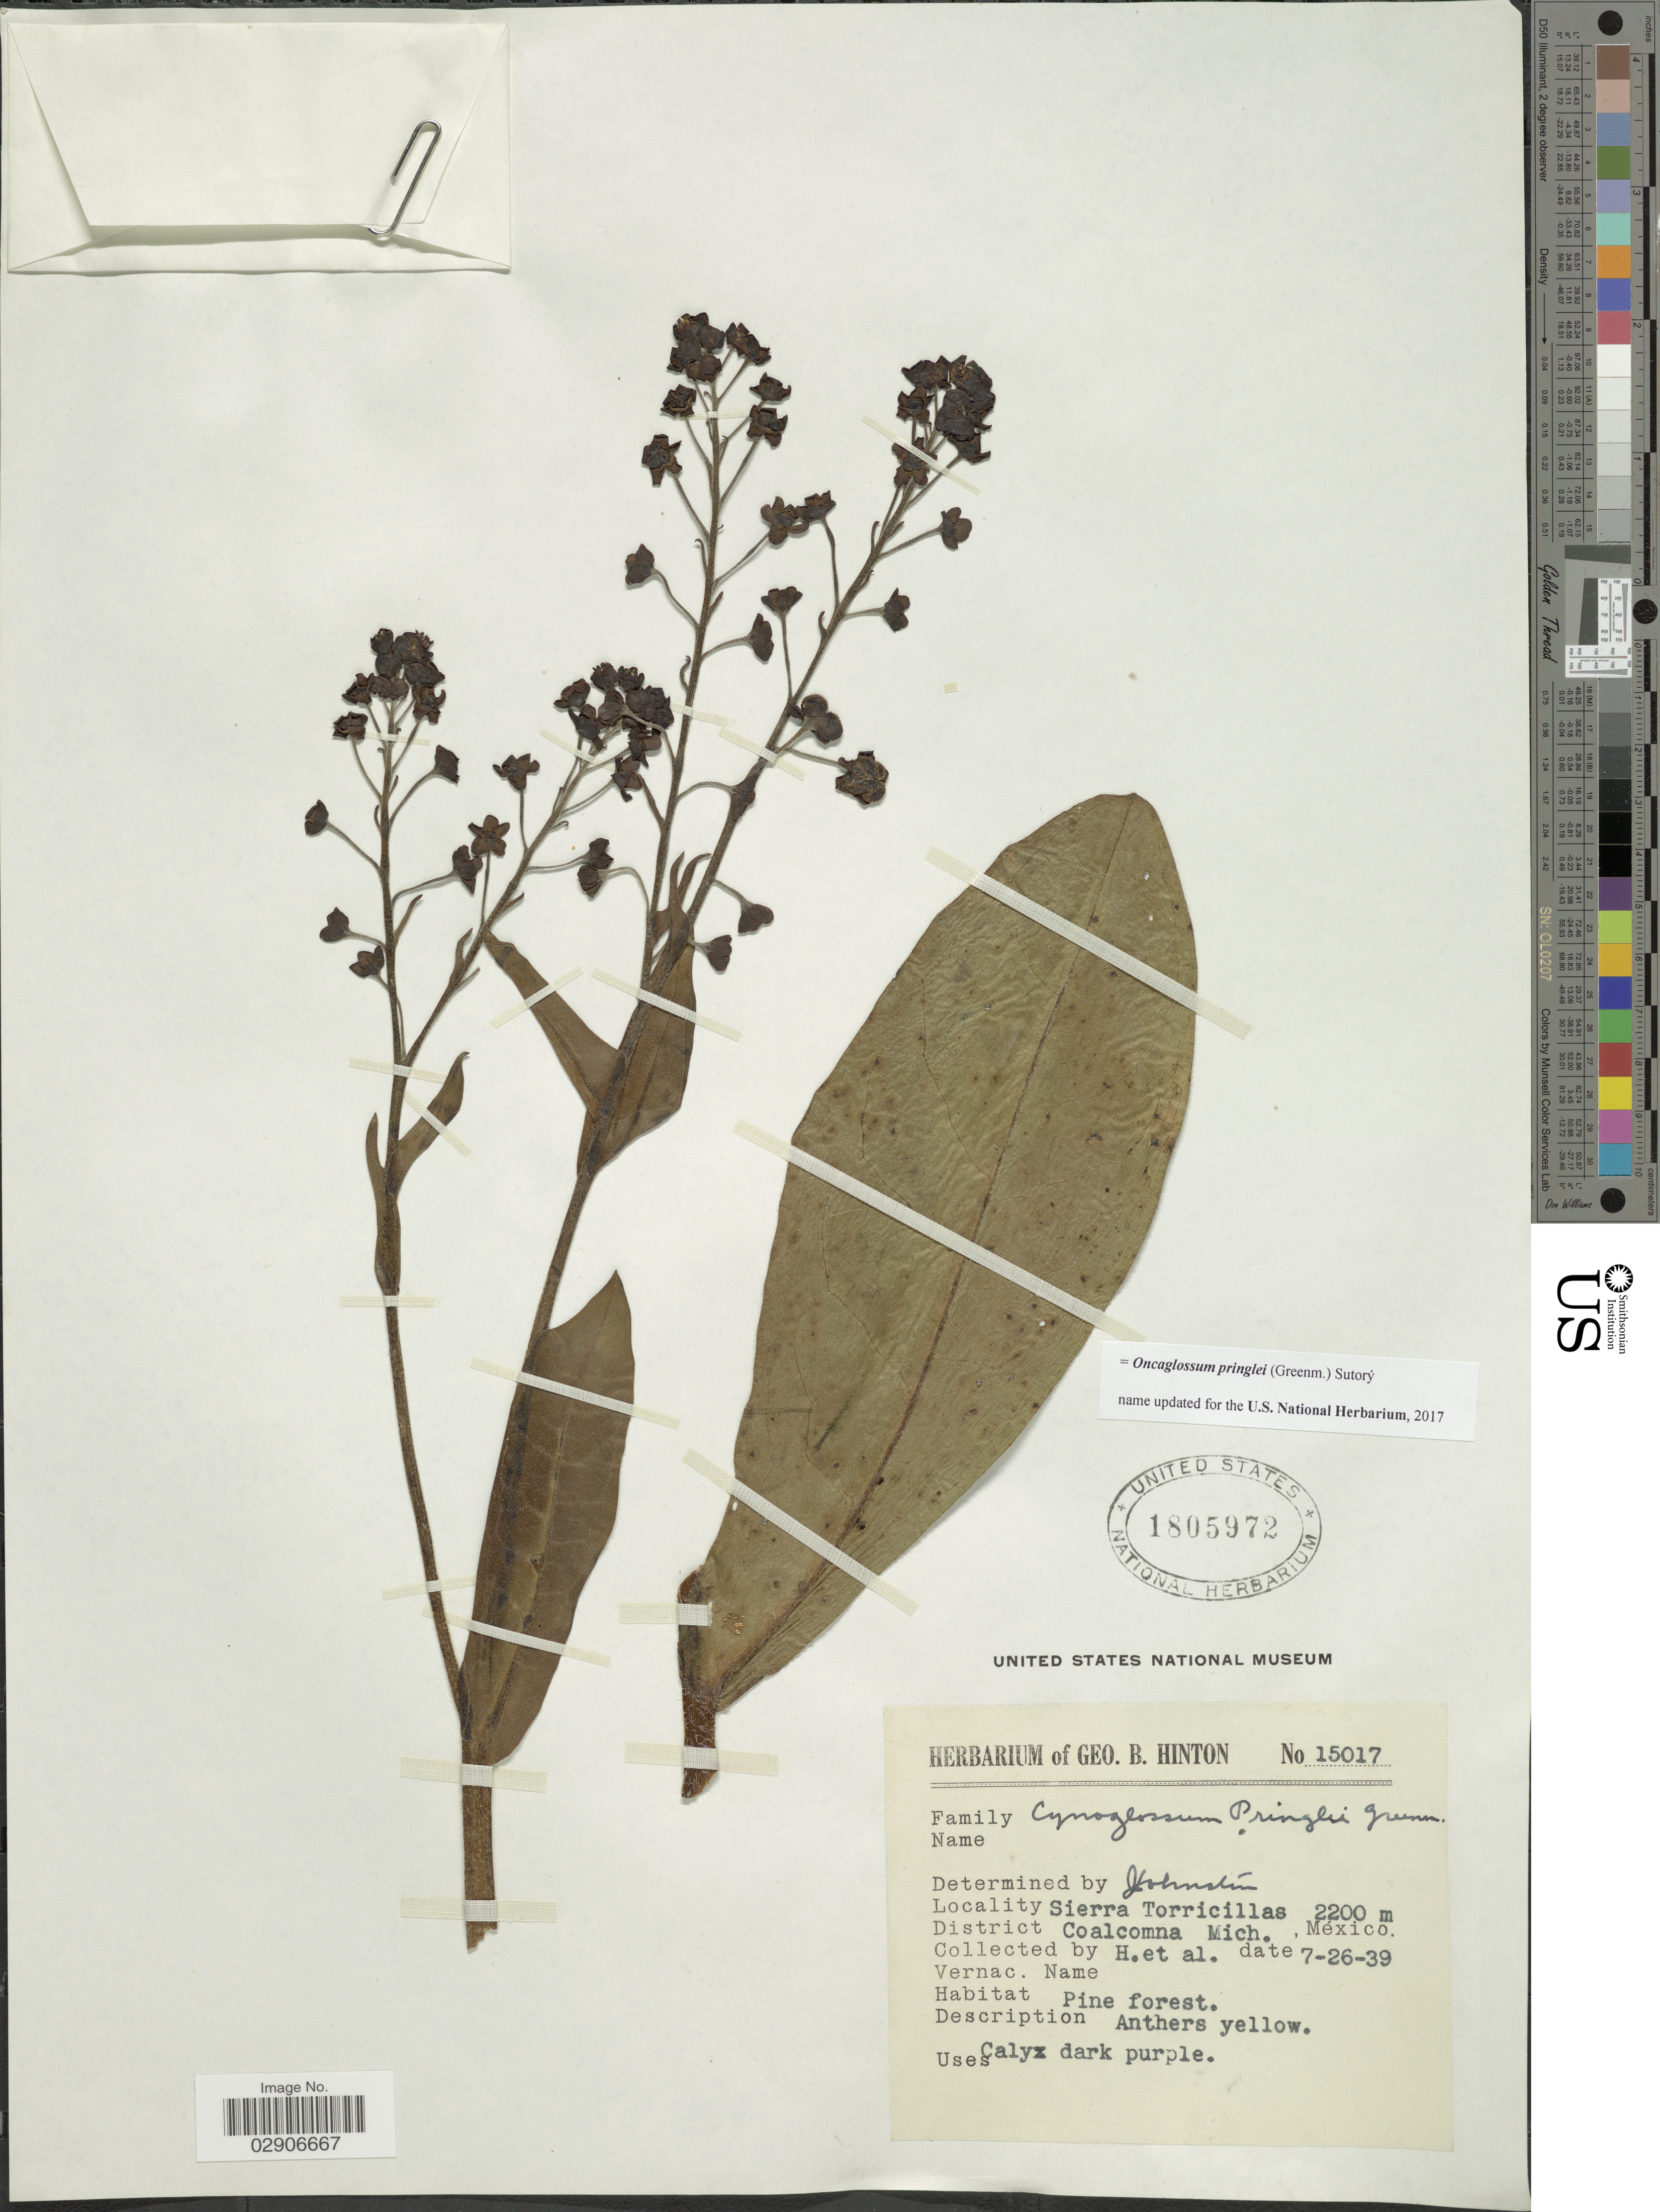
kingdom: Plantae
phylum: Tracheophyta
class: Magnoliopsida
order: Boraginales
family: Boraginaceae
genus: Oncaglossum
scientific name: Oncaglossum pringlei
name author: (Greenm.) Sutorý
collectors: G. B. Hinton & et al.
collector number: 15017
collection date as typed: Transcribed d/m/y: 26/7/39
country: Mexico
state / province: Michoacán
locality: Sierra Torricillas. District Coalcomna Mich.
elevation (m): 2200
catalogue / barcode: US 1805972